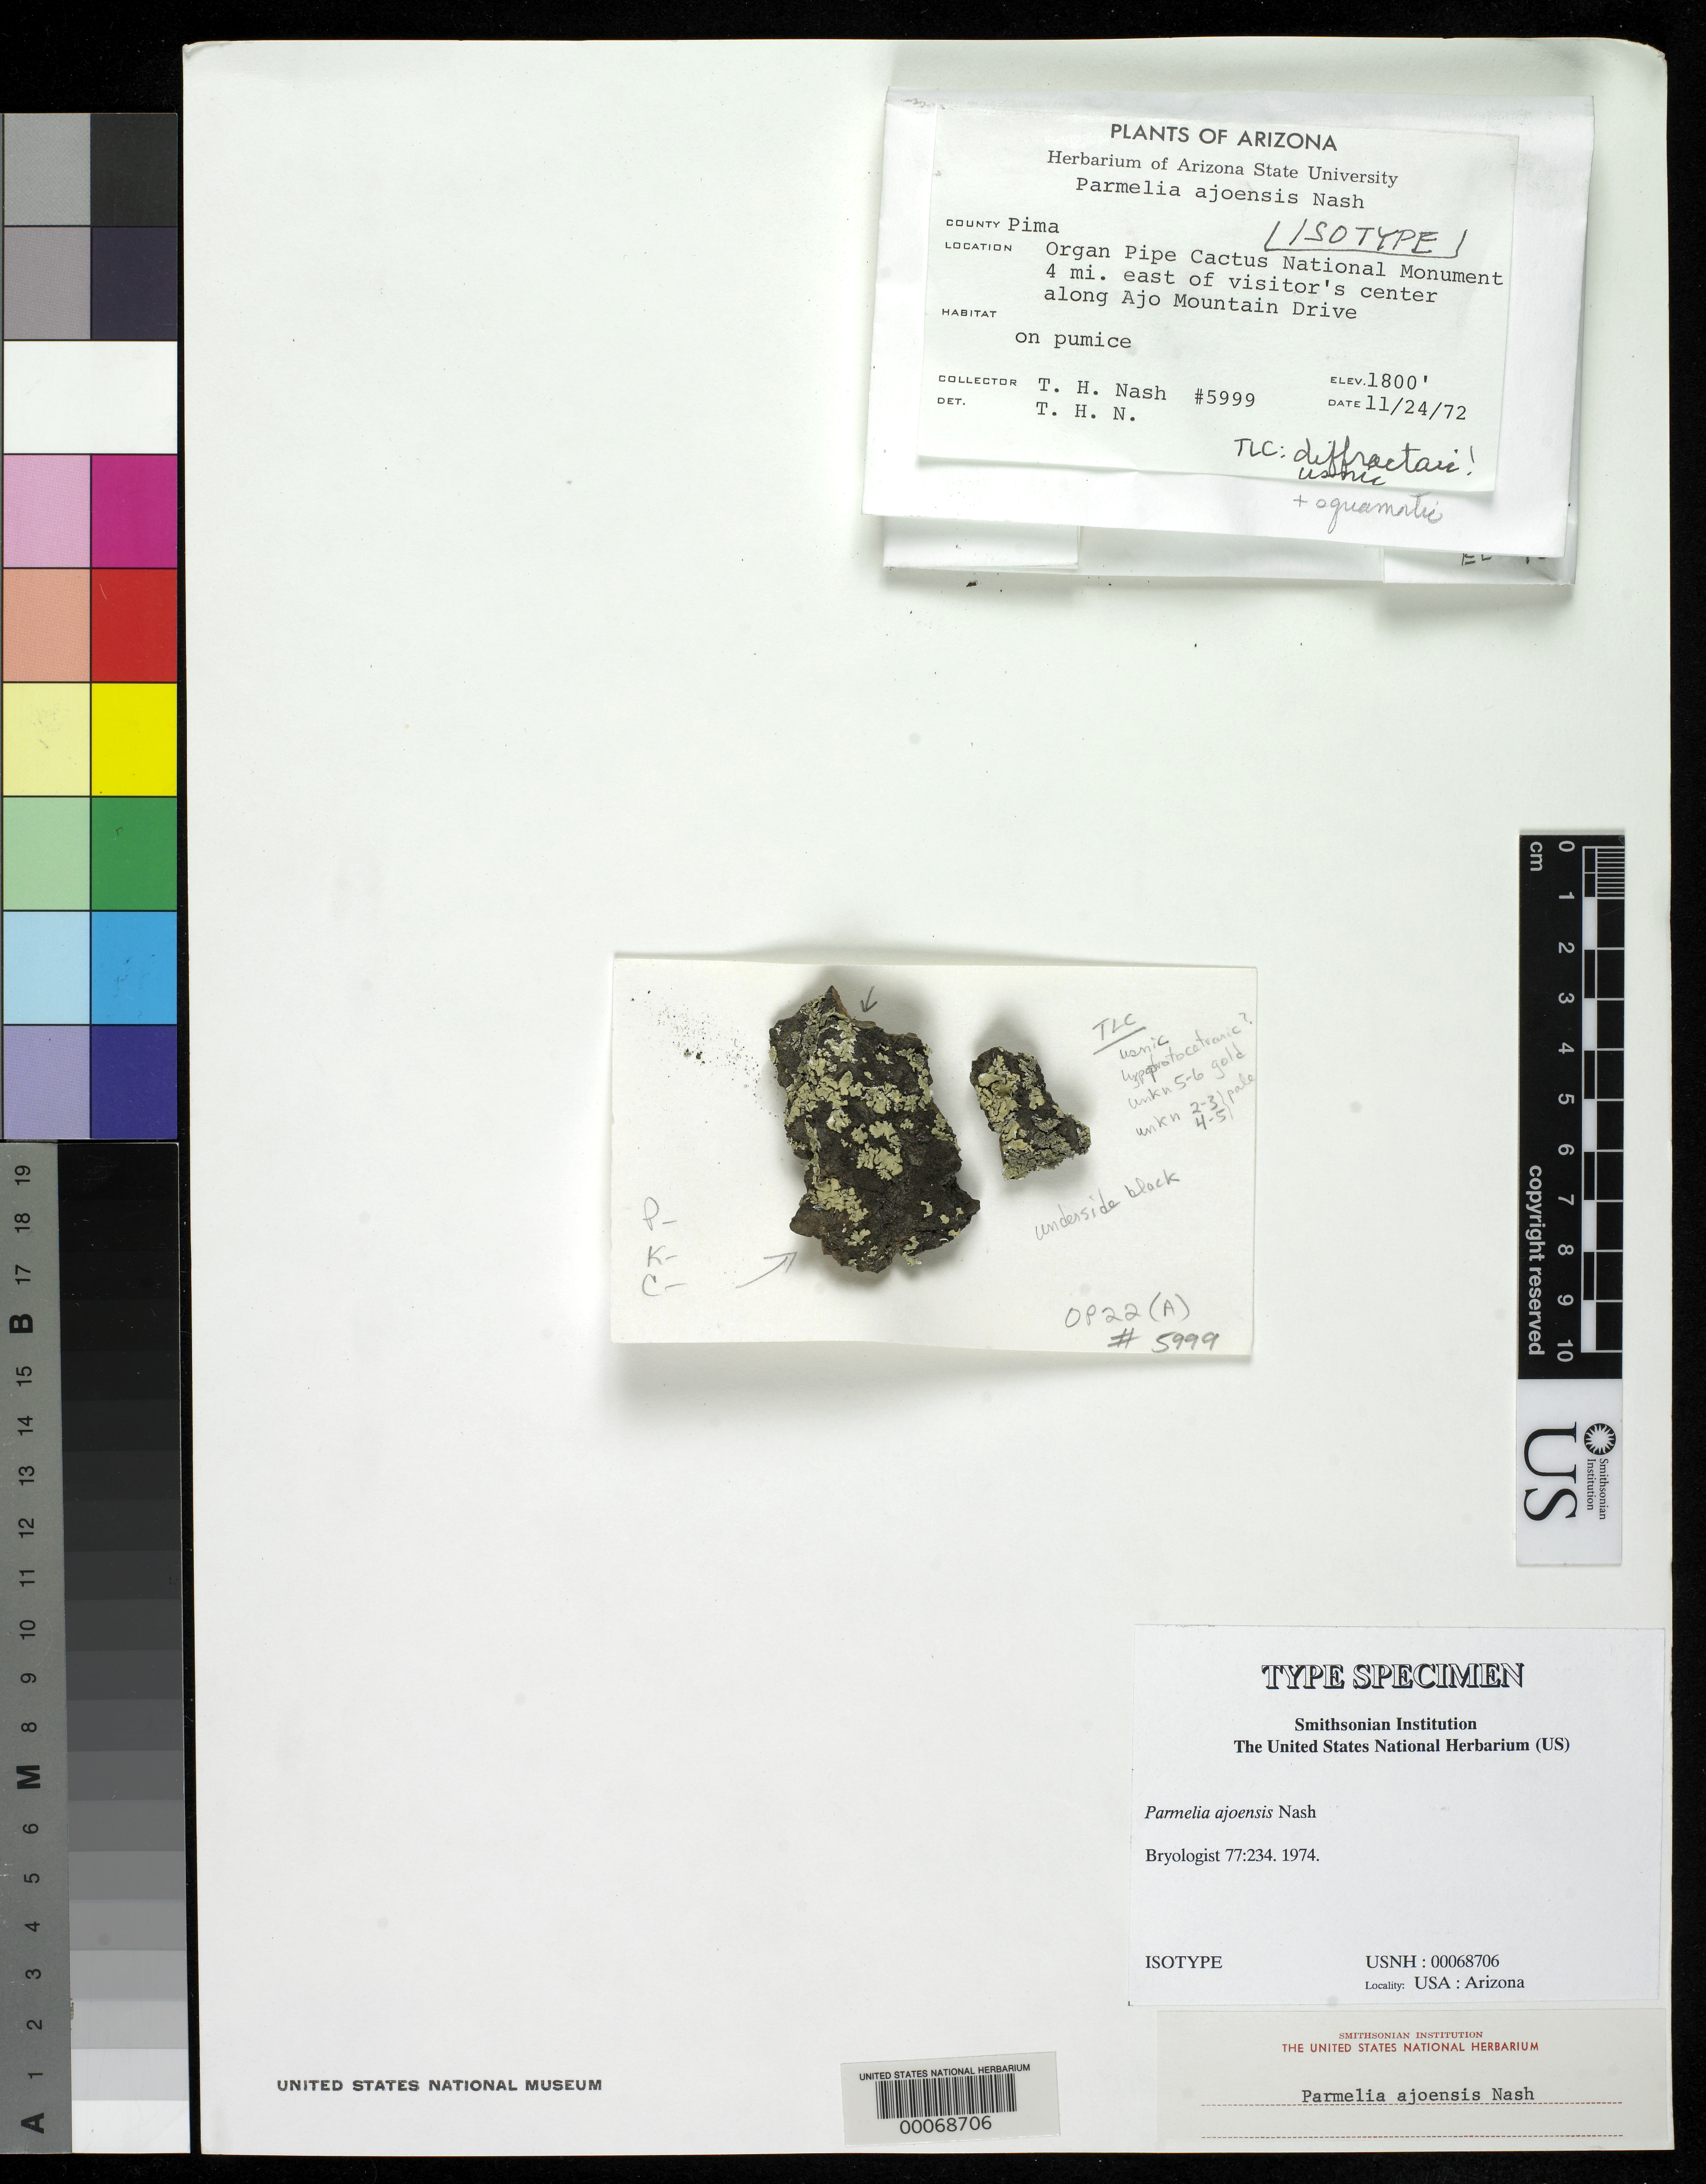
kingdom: Fungi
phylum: Ascomycota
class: Lecanoromycetes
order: Lecanorales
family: Parmeliaceae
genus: Parmelia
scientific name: Parmelia ajoensis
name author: T.H. Nash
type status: Isotype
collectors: T. H. Nash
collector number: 5999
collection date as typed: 24 Nov 1972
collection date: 1972-11-24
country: United States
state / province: Arizona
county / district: Pima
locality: Organ Pipe Cactus Natl. Monument, 4 mi E of visitors' center, along Ajo Mt. Drive; alt. 1800 ft.